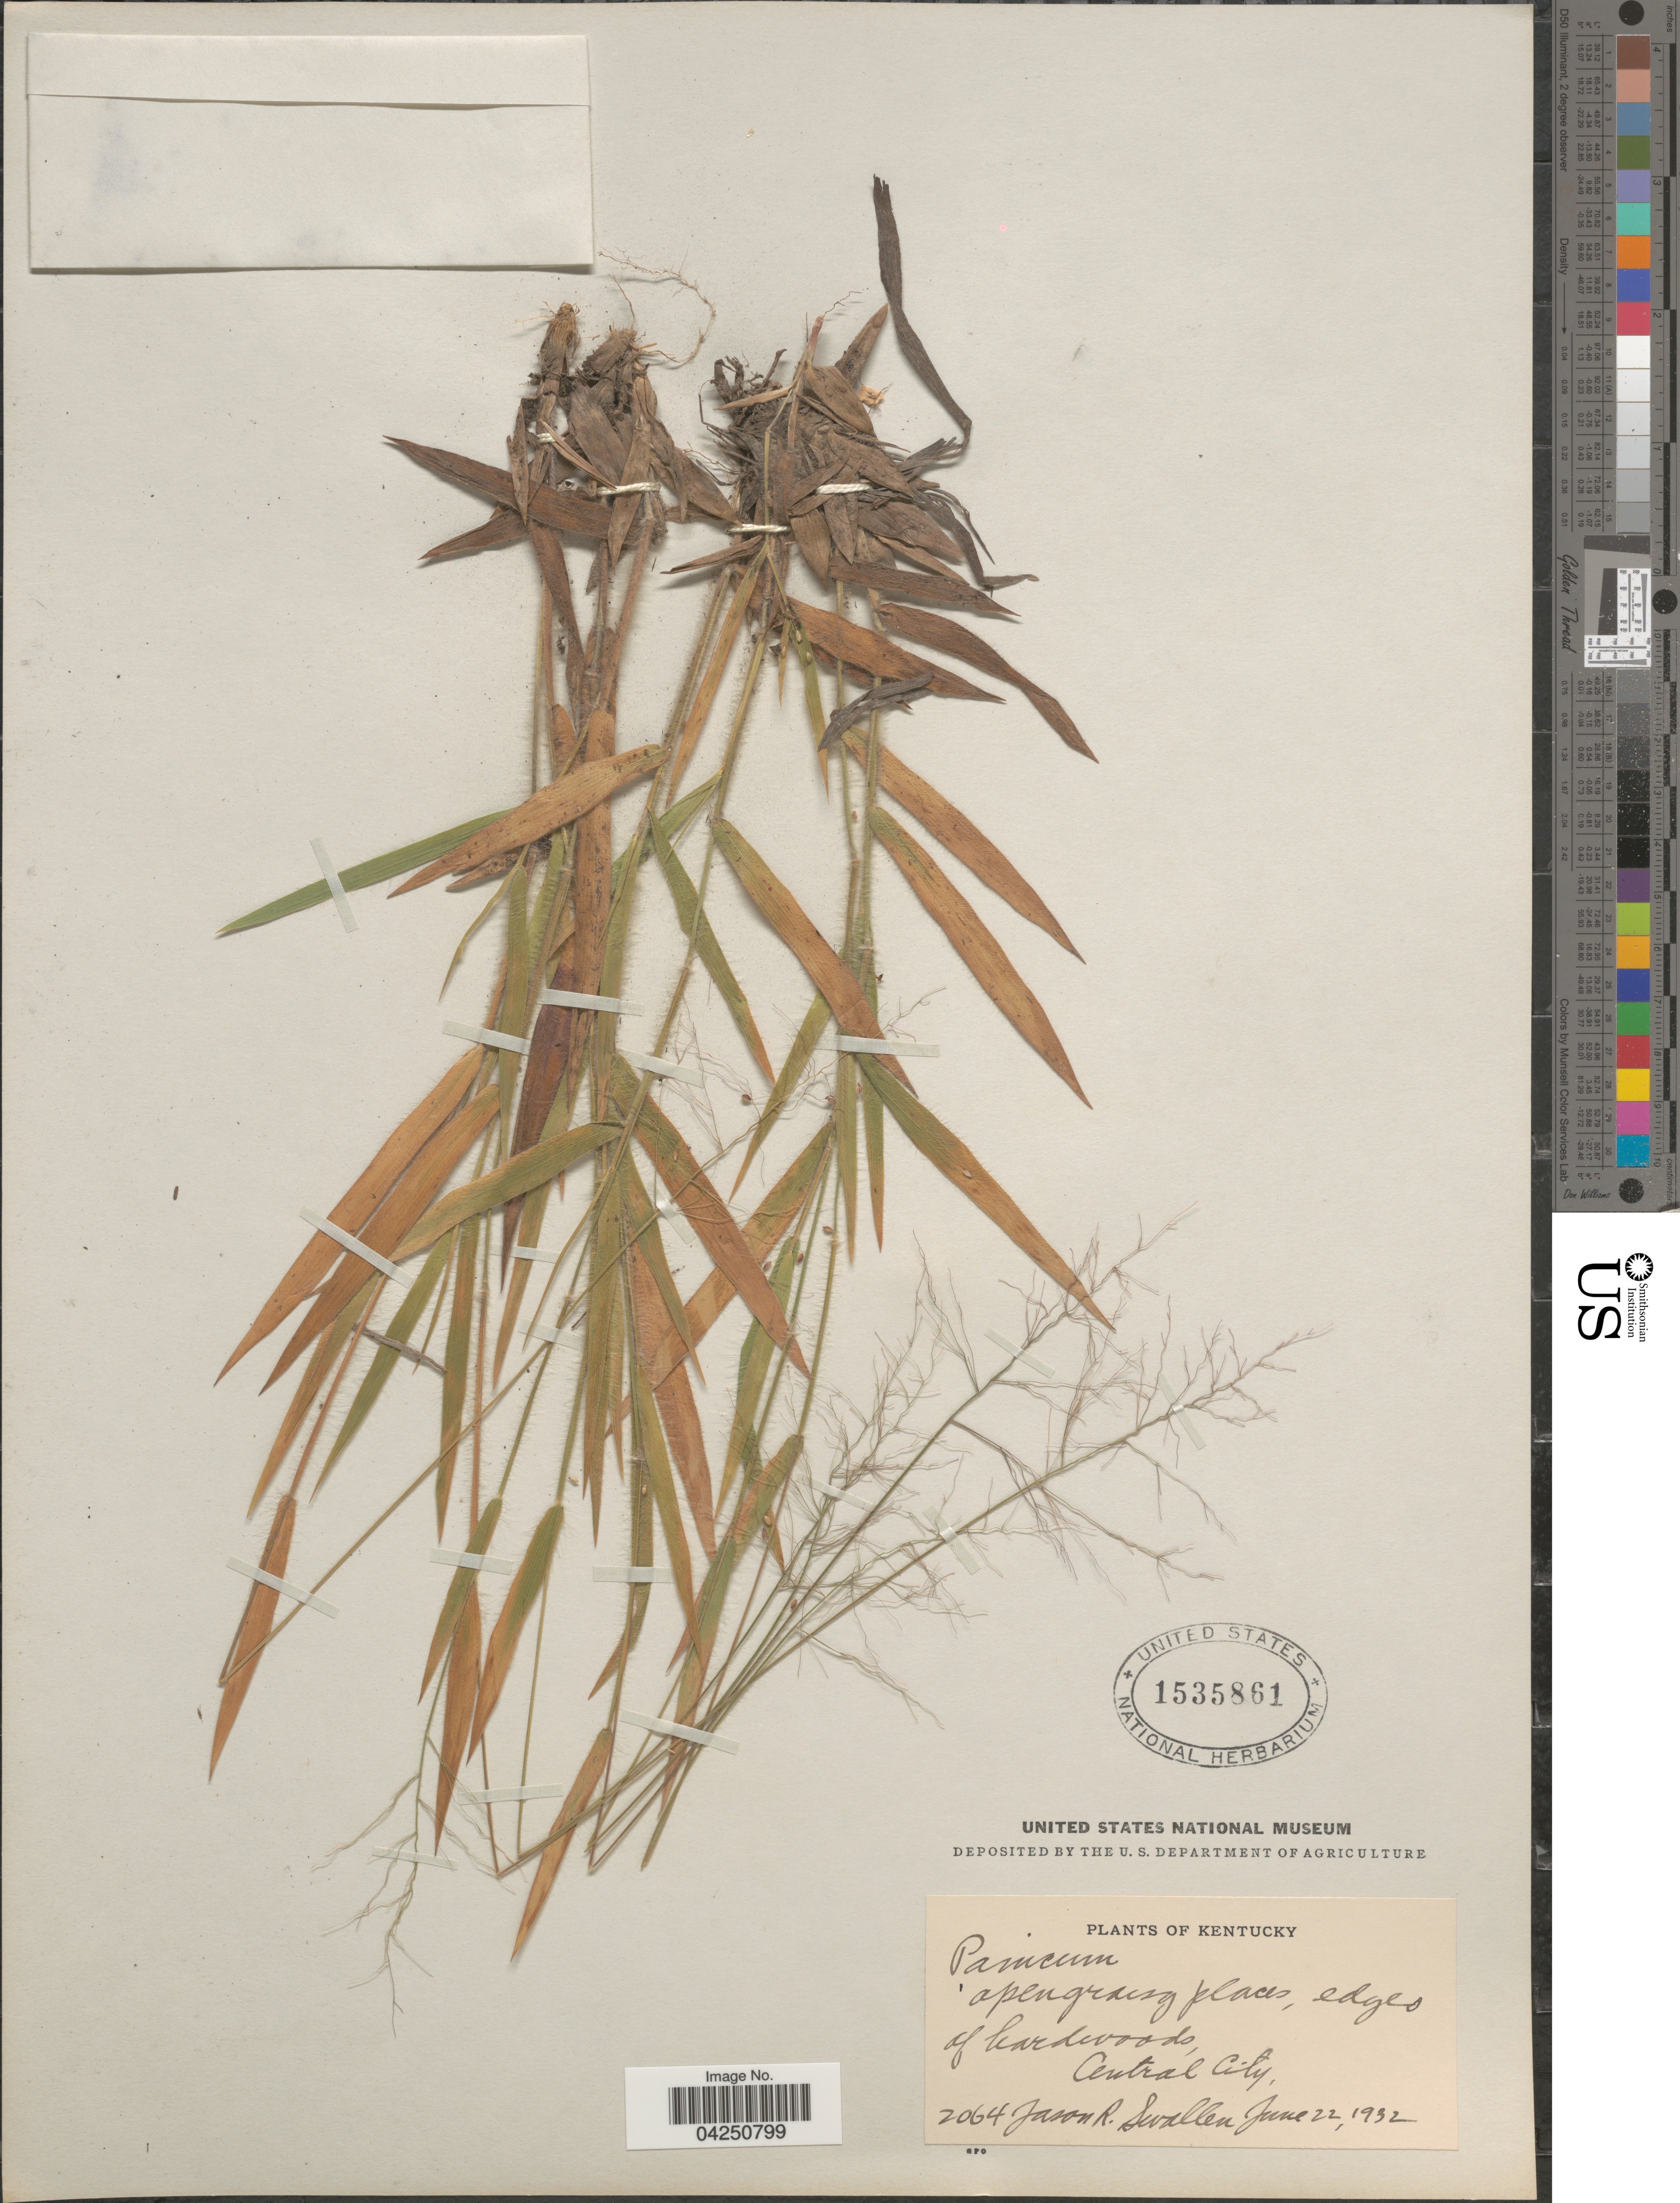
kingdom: Plantae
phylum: Tracheophyta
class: Liliopsida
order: Poales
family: Poaceae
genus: Dichanthelium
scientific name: Dichanthelium acuminatum var. acuminatum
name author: (Sw.) Gould & C.A. Clark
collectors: J. R. Swallen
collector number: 2064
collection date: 1932-06-22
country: United States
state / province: Kentucky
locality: Open grassy places, edges of hardwoods, Central City.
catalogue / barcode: US 1535861